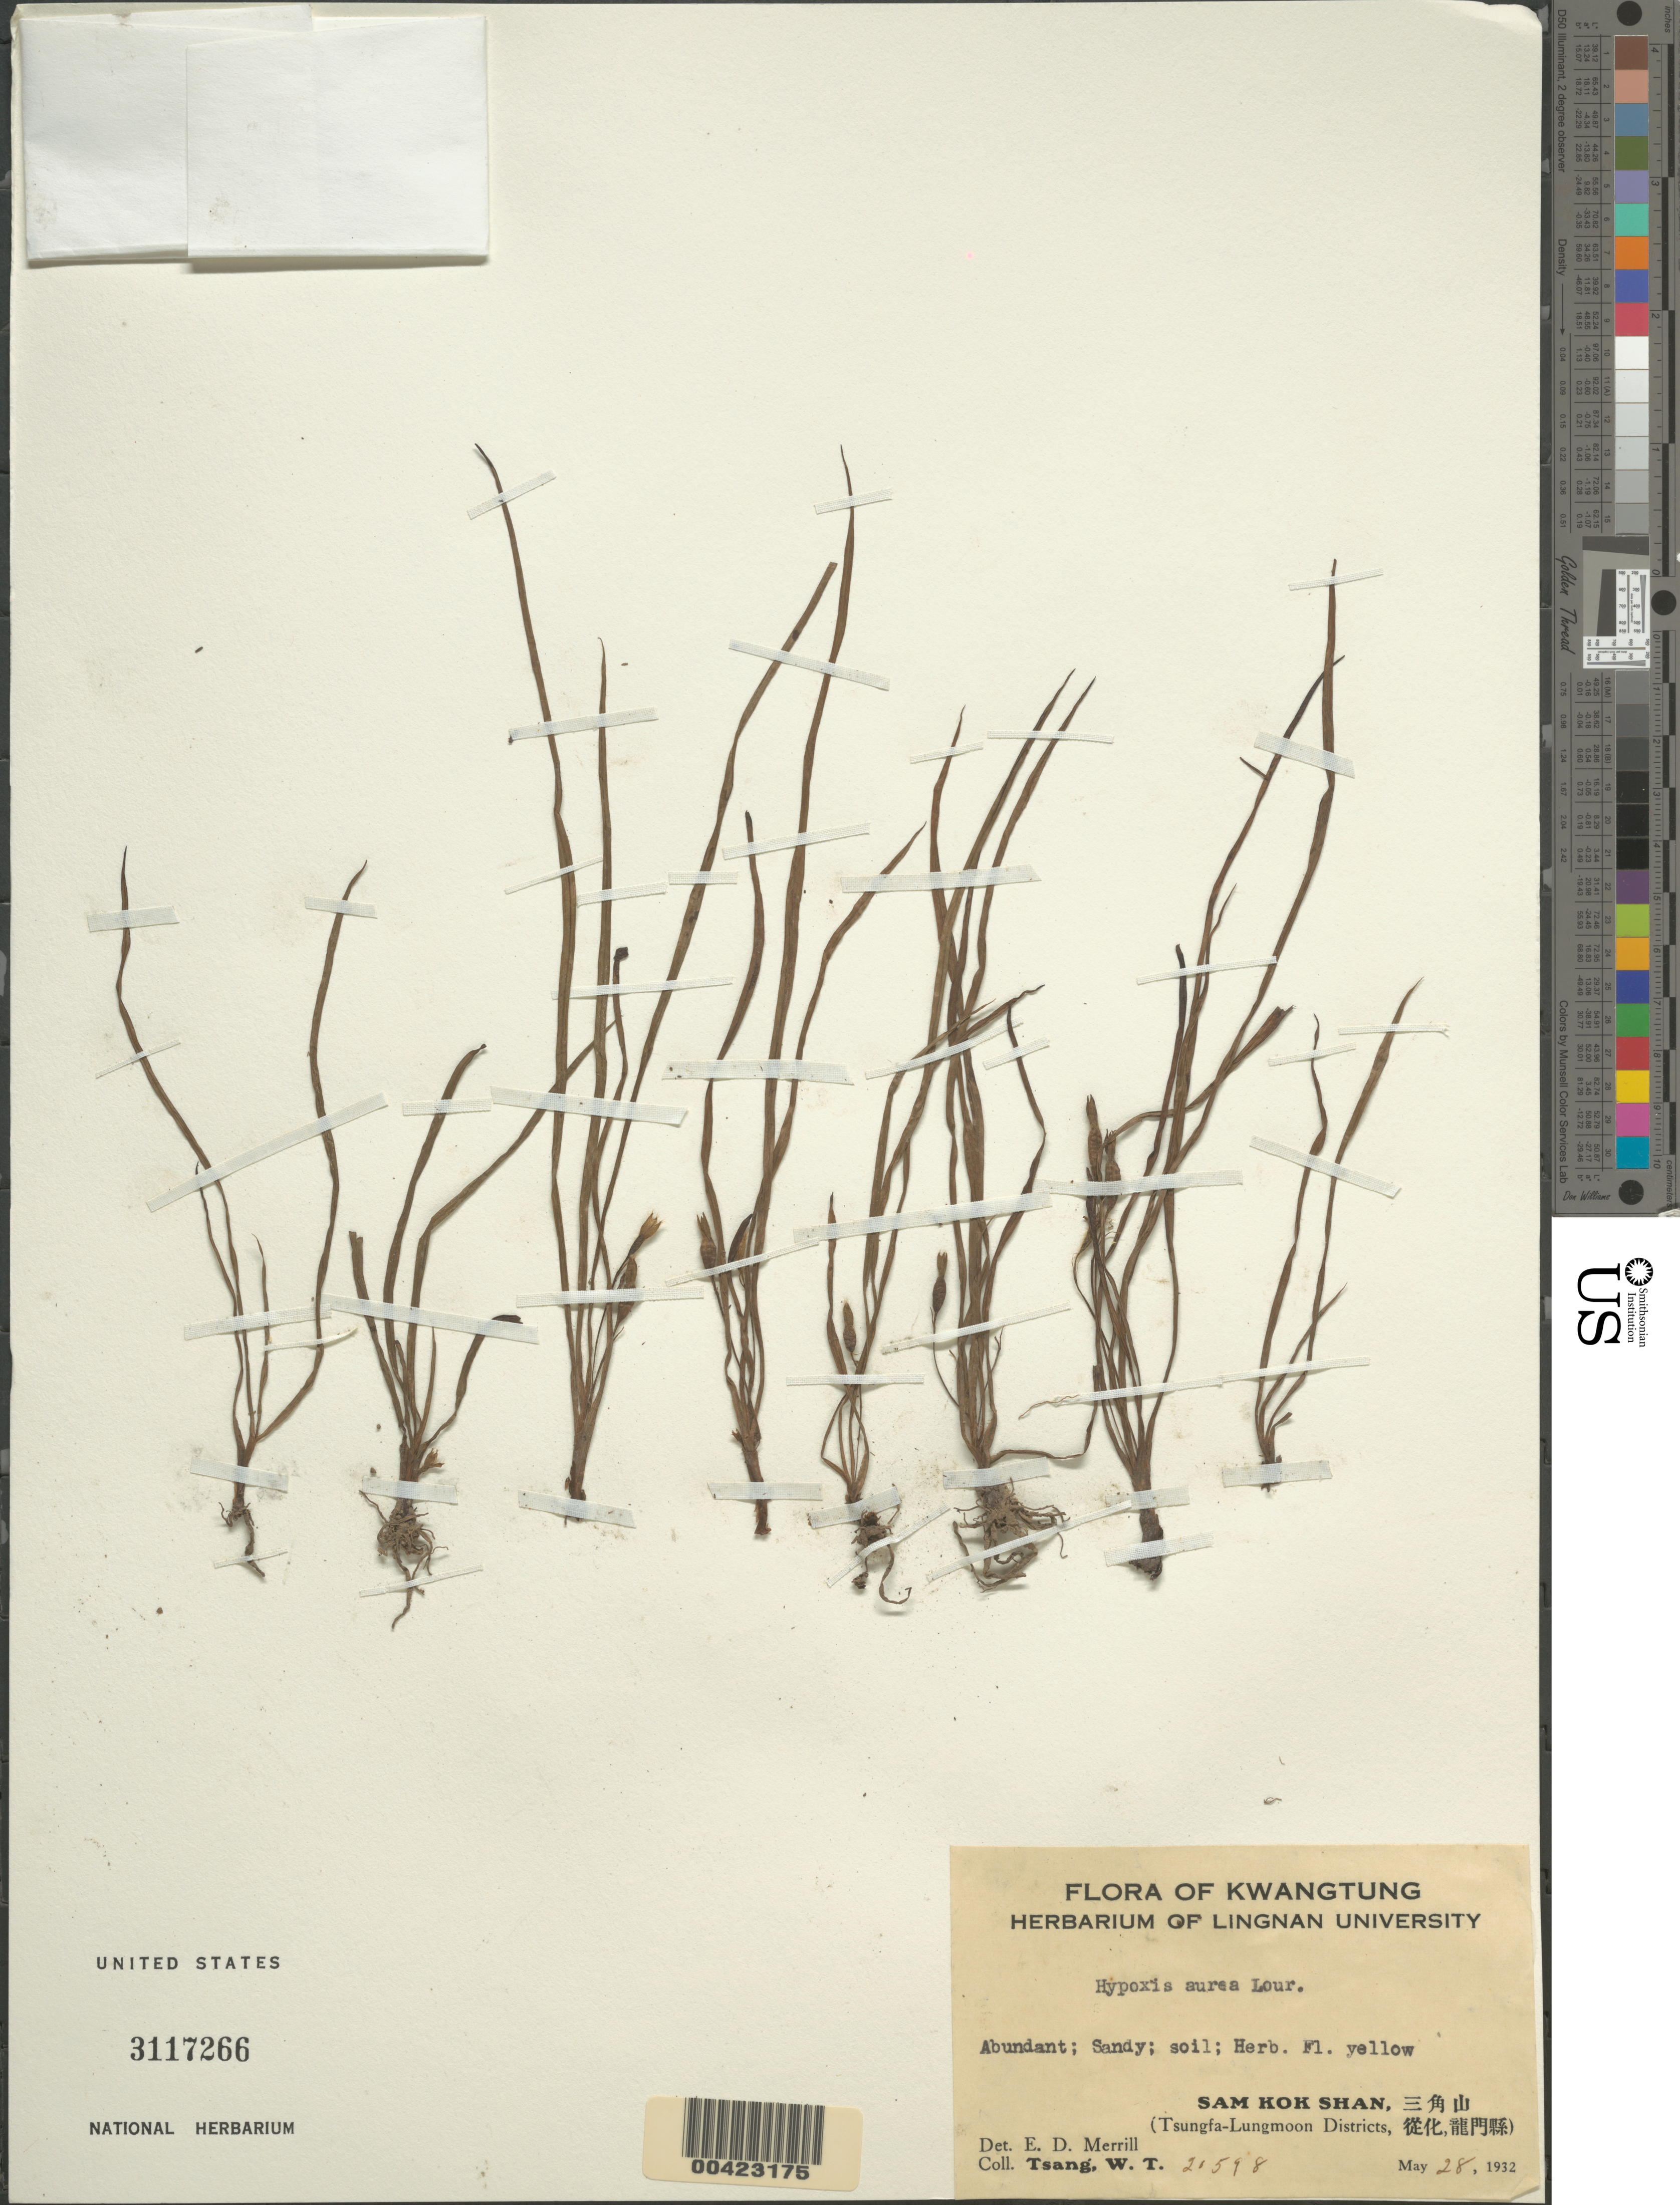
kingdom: Plantae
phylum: Tracheophyta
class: Liliopsida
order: Asparagales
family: Hypoxidaceae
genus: Hypoxis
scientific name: Hypoxis aurea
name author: Lour.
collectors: W. T. Tsang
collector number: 21598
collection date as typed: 28 May 1932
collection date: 1932-05-28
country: China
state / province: Guangdong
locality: Sam kok shan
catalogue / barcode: US 3117266